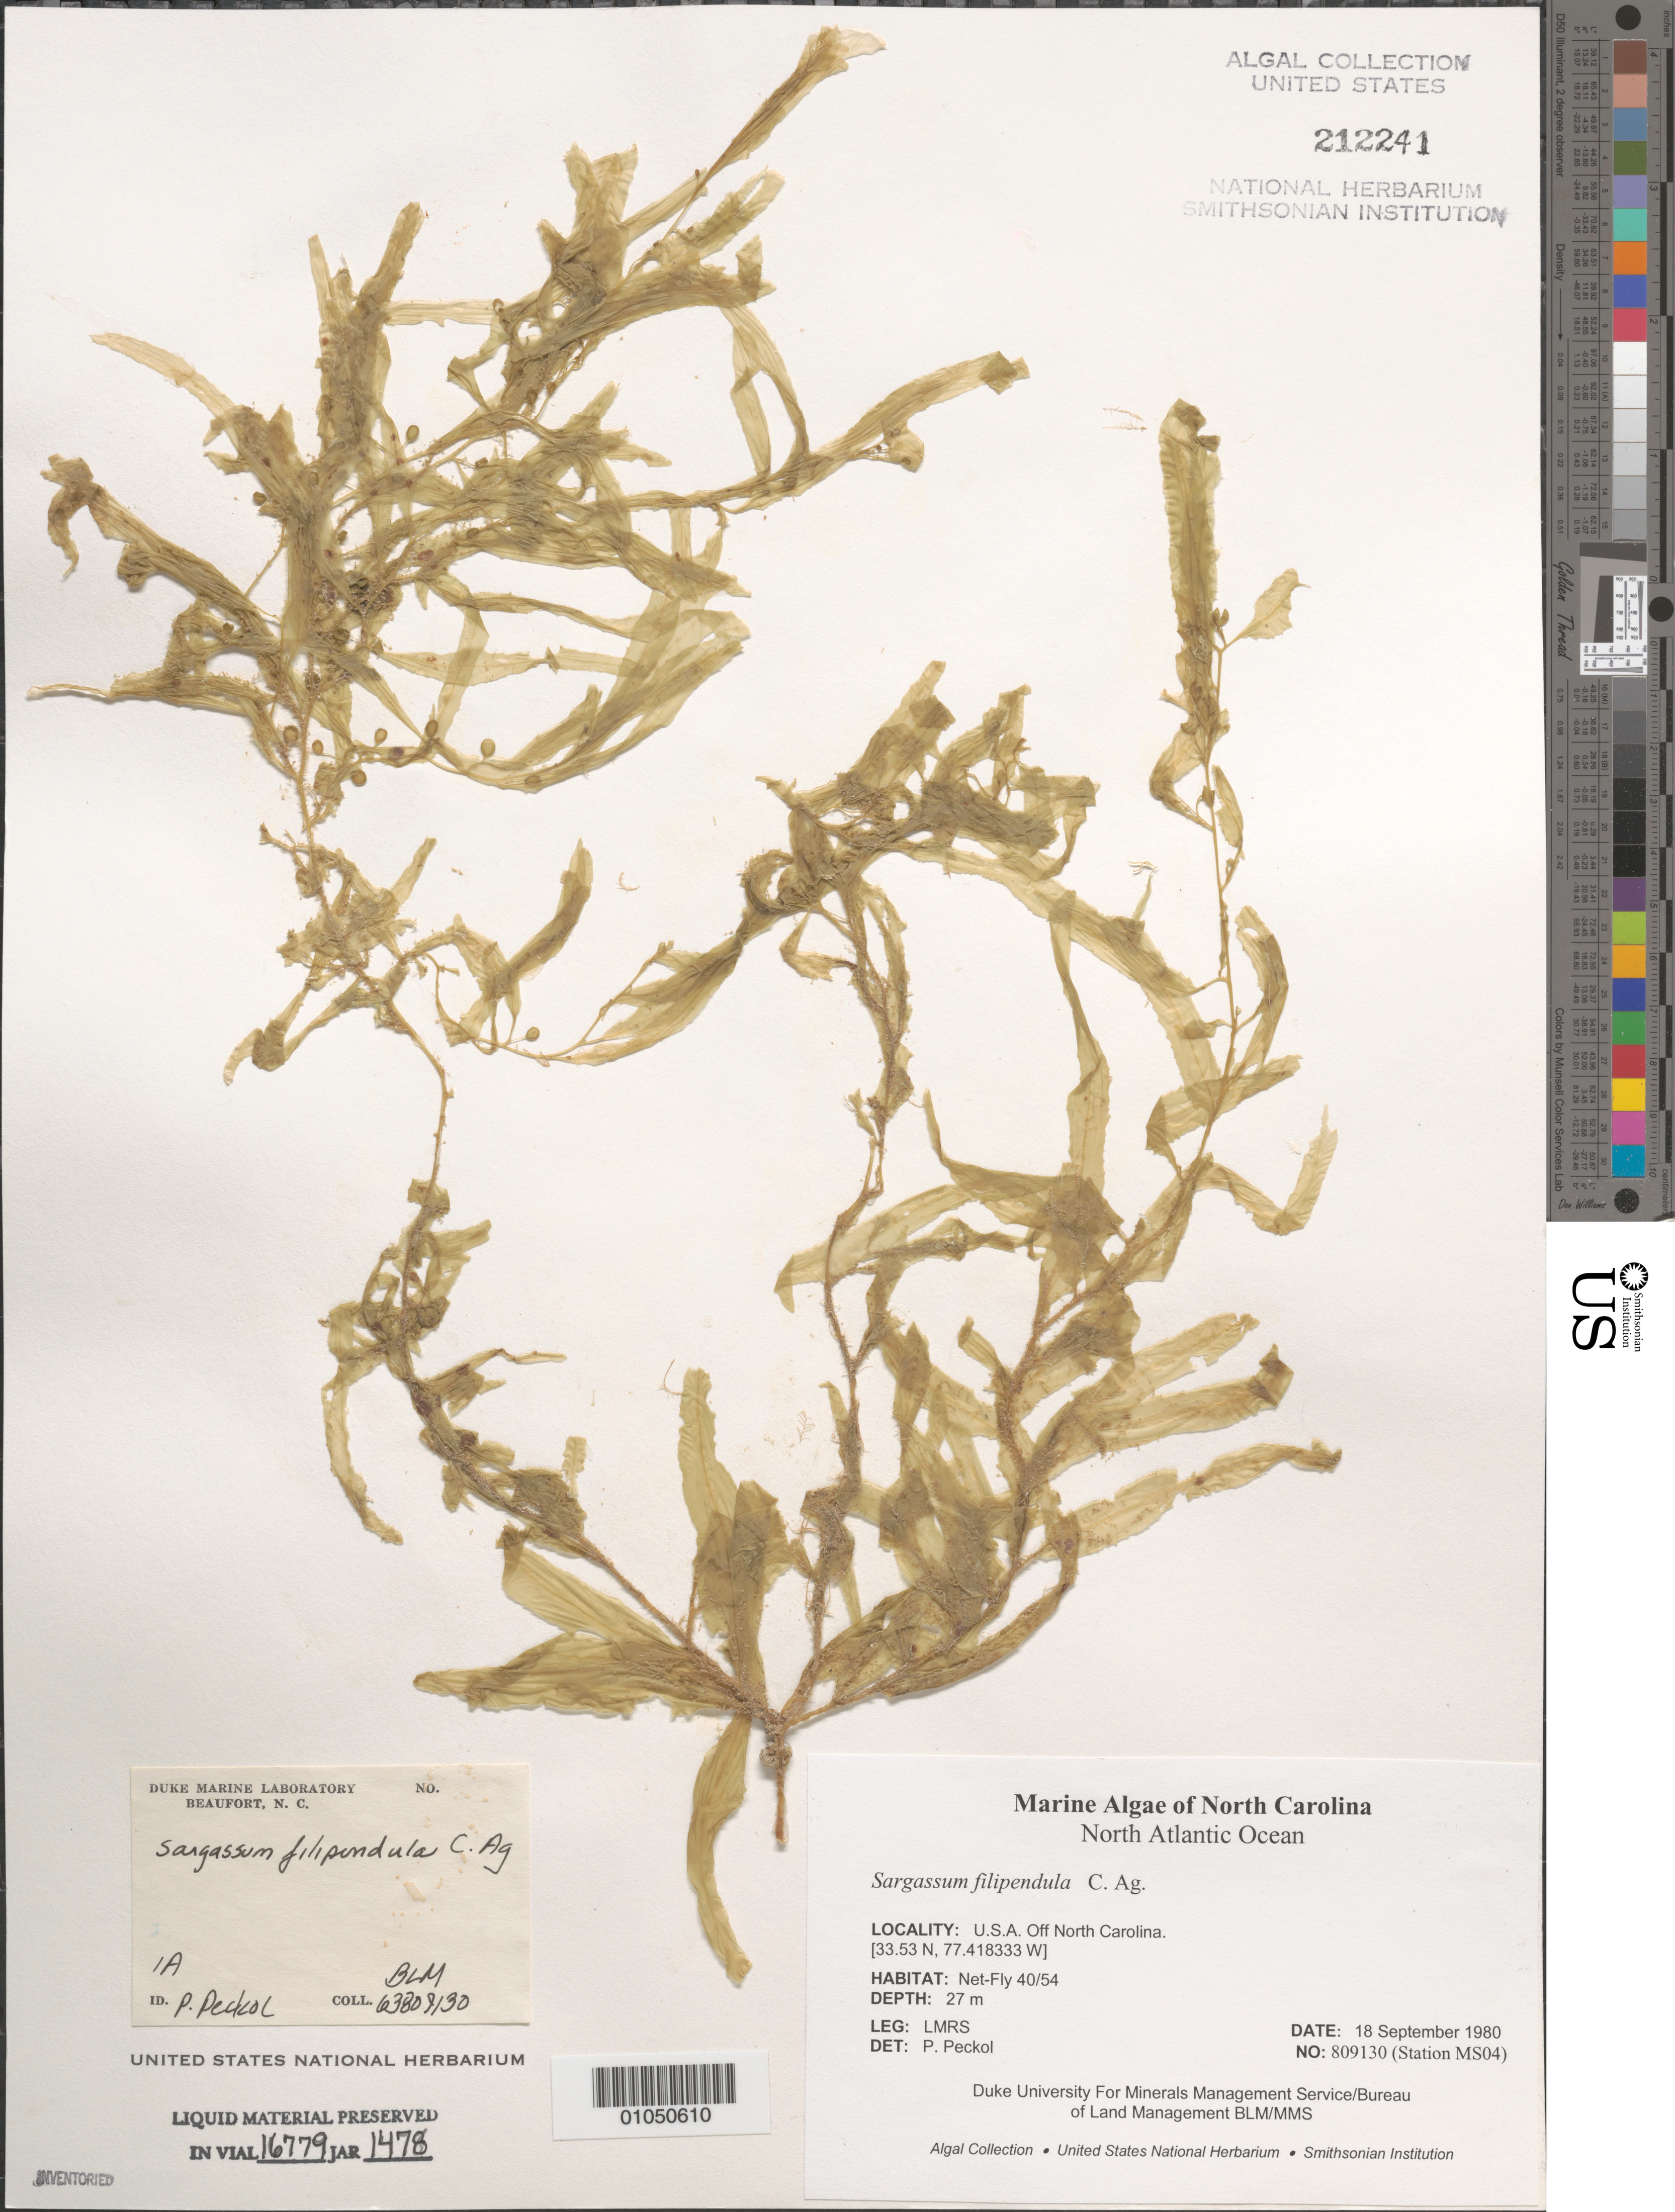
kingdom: Chromista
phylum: Ochrophyta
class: Phaeophyceae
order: Fucales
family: Sargassaceae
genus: Sargassum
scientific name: Sargassum filipendula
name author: C. Agardh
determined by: Peckol, P.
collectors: LMRS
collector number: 809130 Station MS04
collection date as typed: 18 Sep 1980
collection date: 1980-09-18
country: United States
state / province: North Carolina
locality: North Atlantic Ocean off North Carolina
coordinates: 33.53 N, 77.418333 W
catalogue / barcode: US 212241